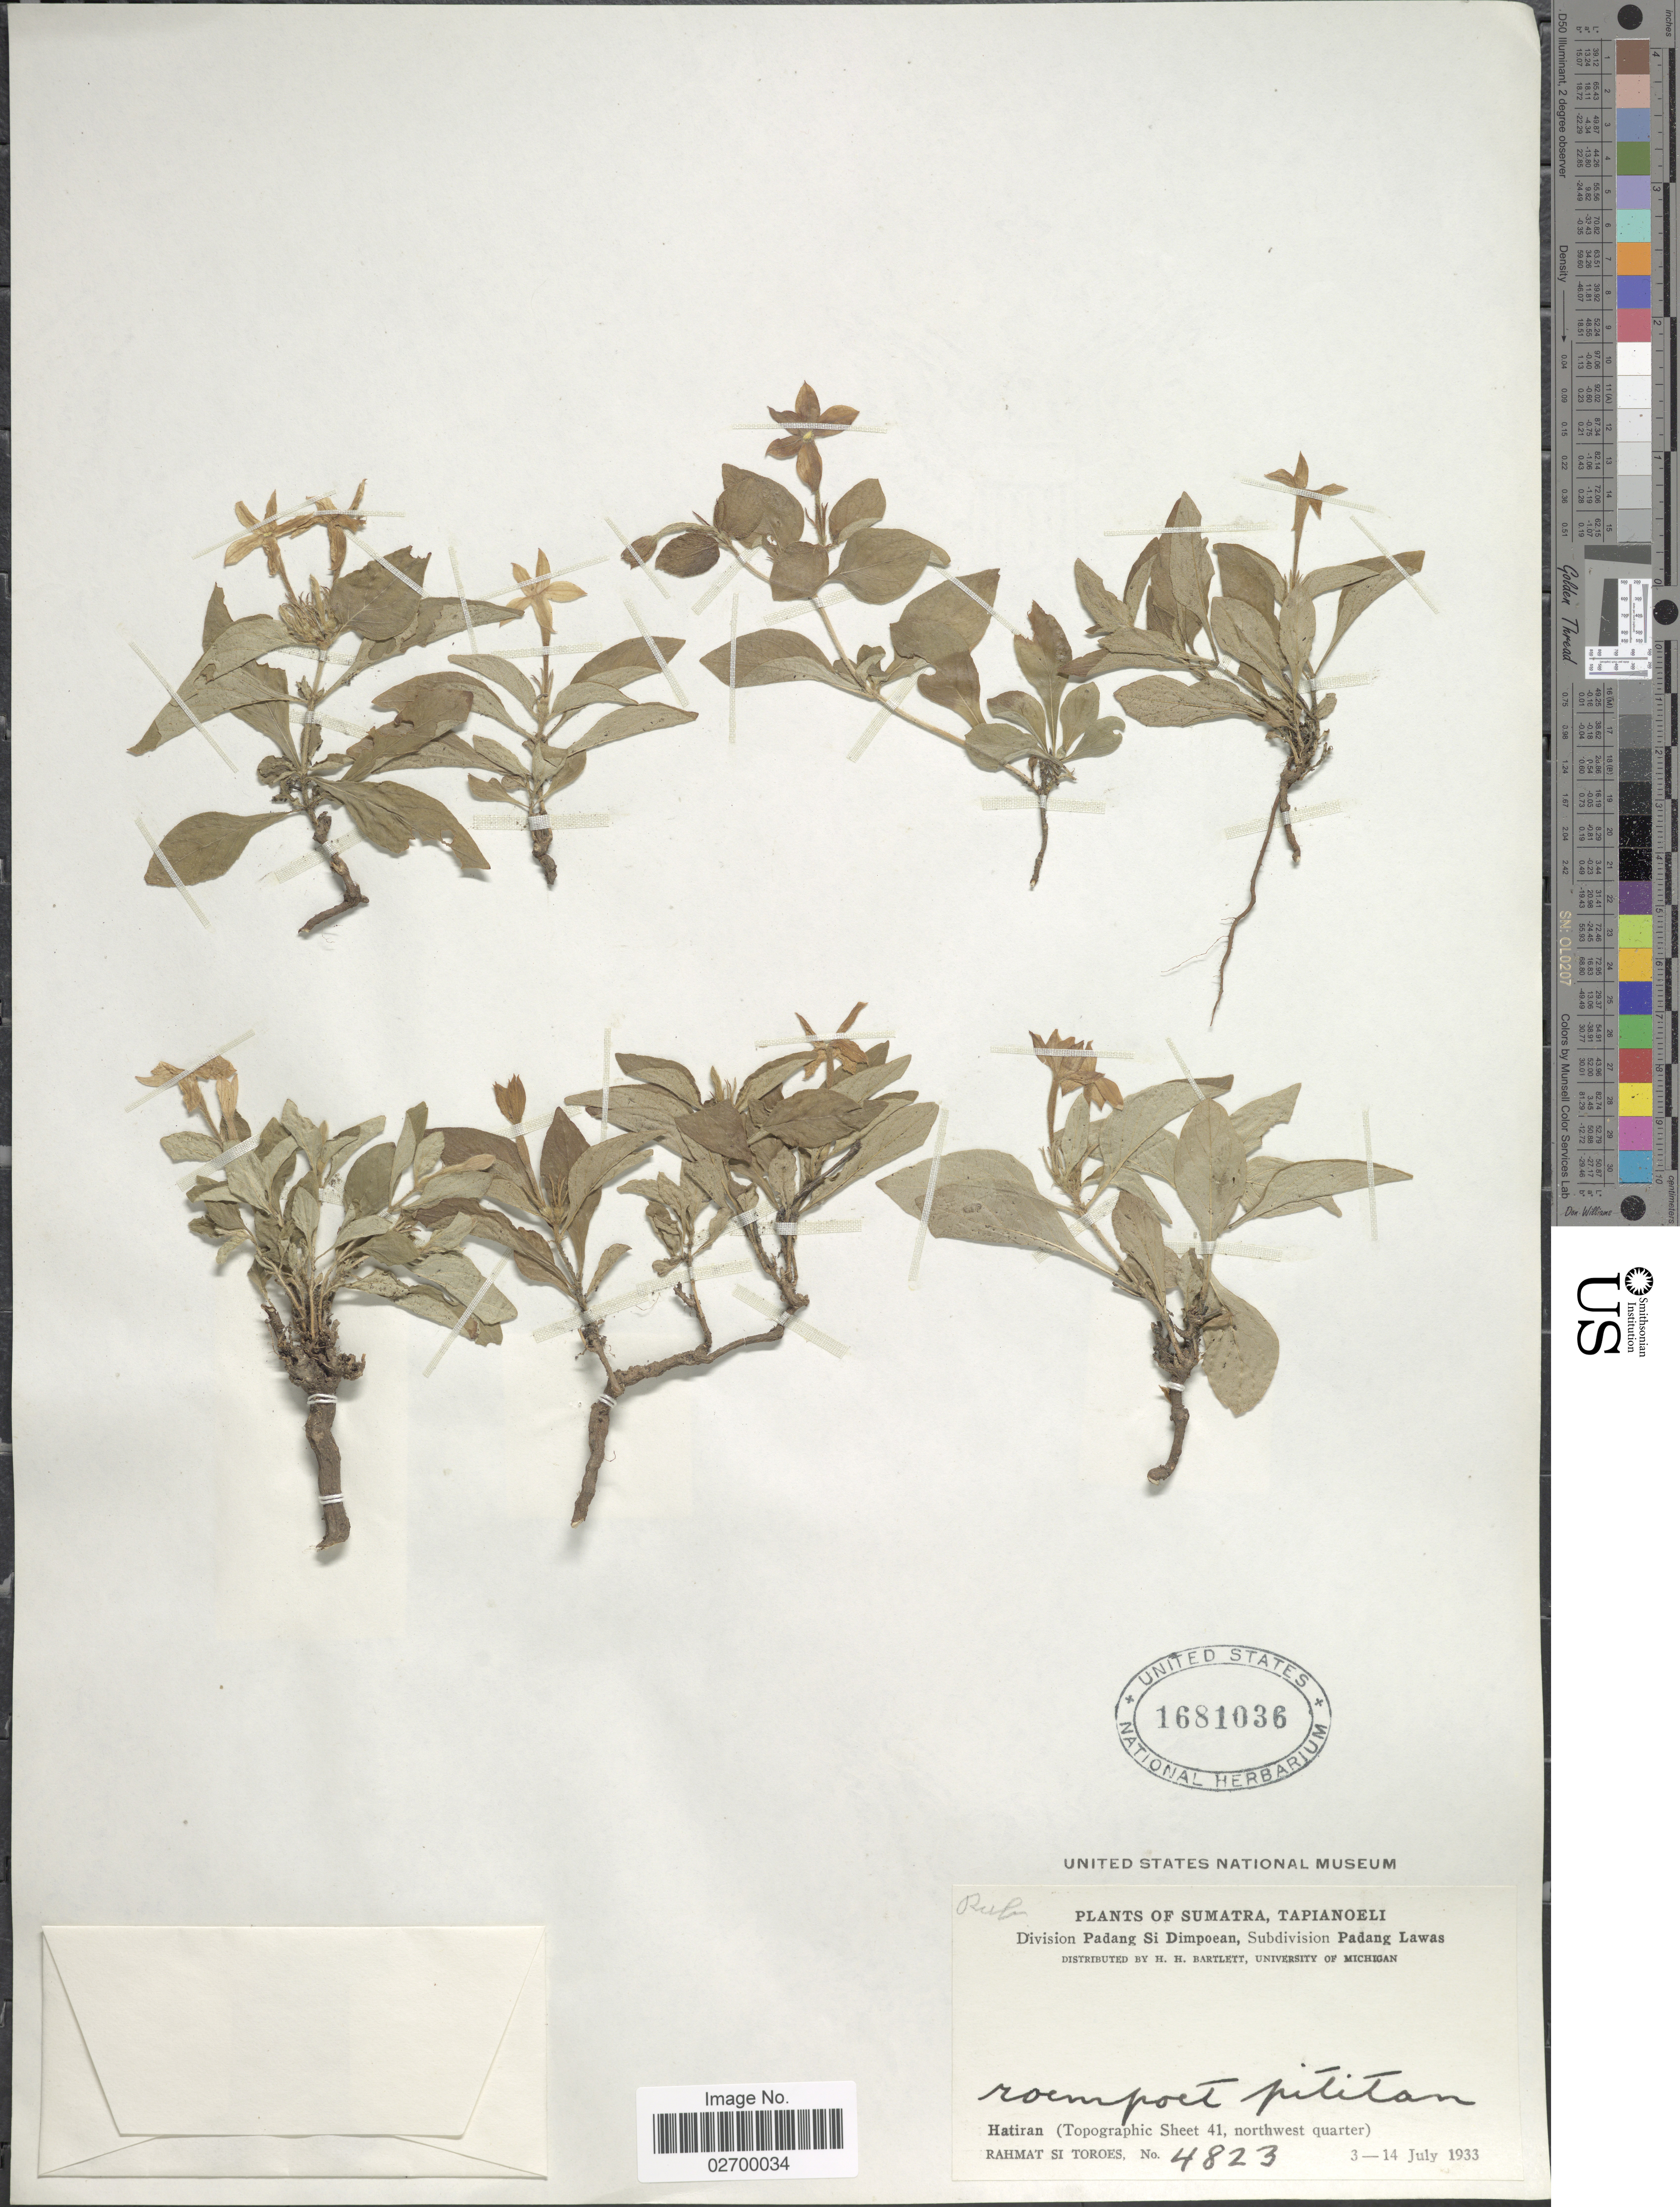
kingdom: Plantae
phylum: Tracheophyta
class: Magnoliopsida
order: Gentianales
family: Rubiaceae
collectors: Rahmat Si Boeea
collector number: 4823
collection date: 1933-07-03/1933-07-14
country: Indonesia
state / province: Sumatra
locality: Tapianoeli. Division Padang Lawas, Sibdisvision Padang Lawas. Hatiran (Topographic Sheet 41, northwest quarter)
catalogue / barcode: US 1681036